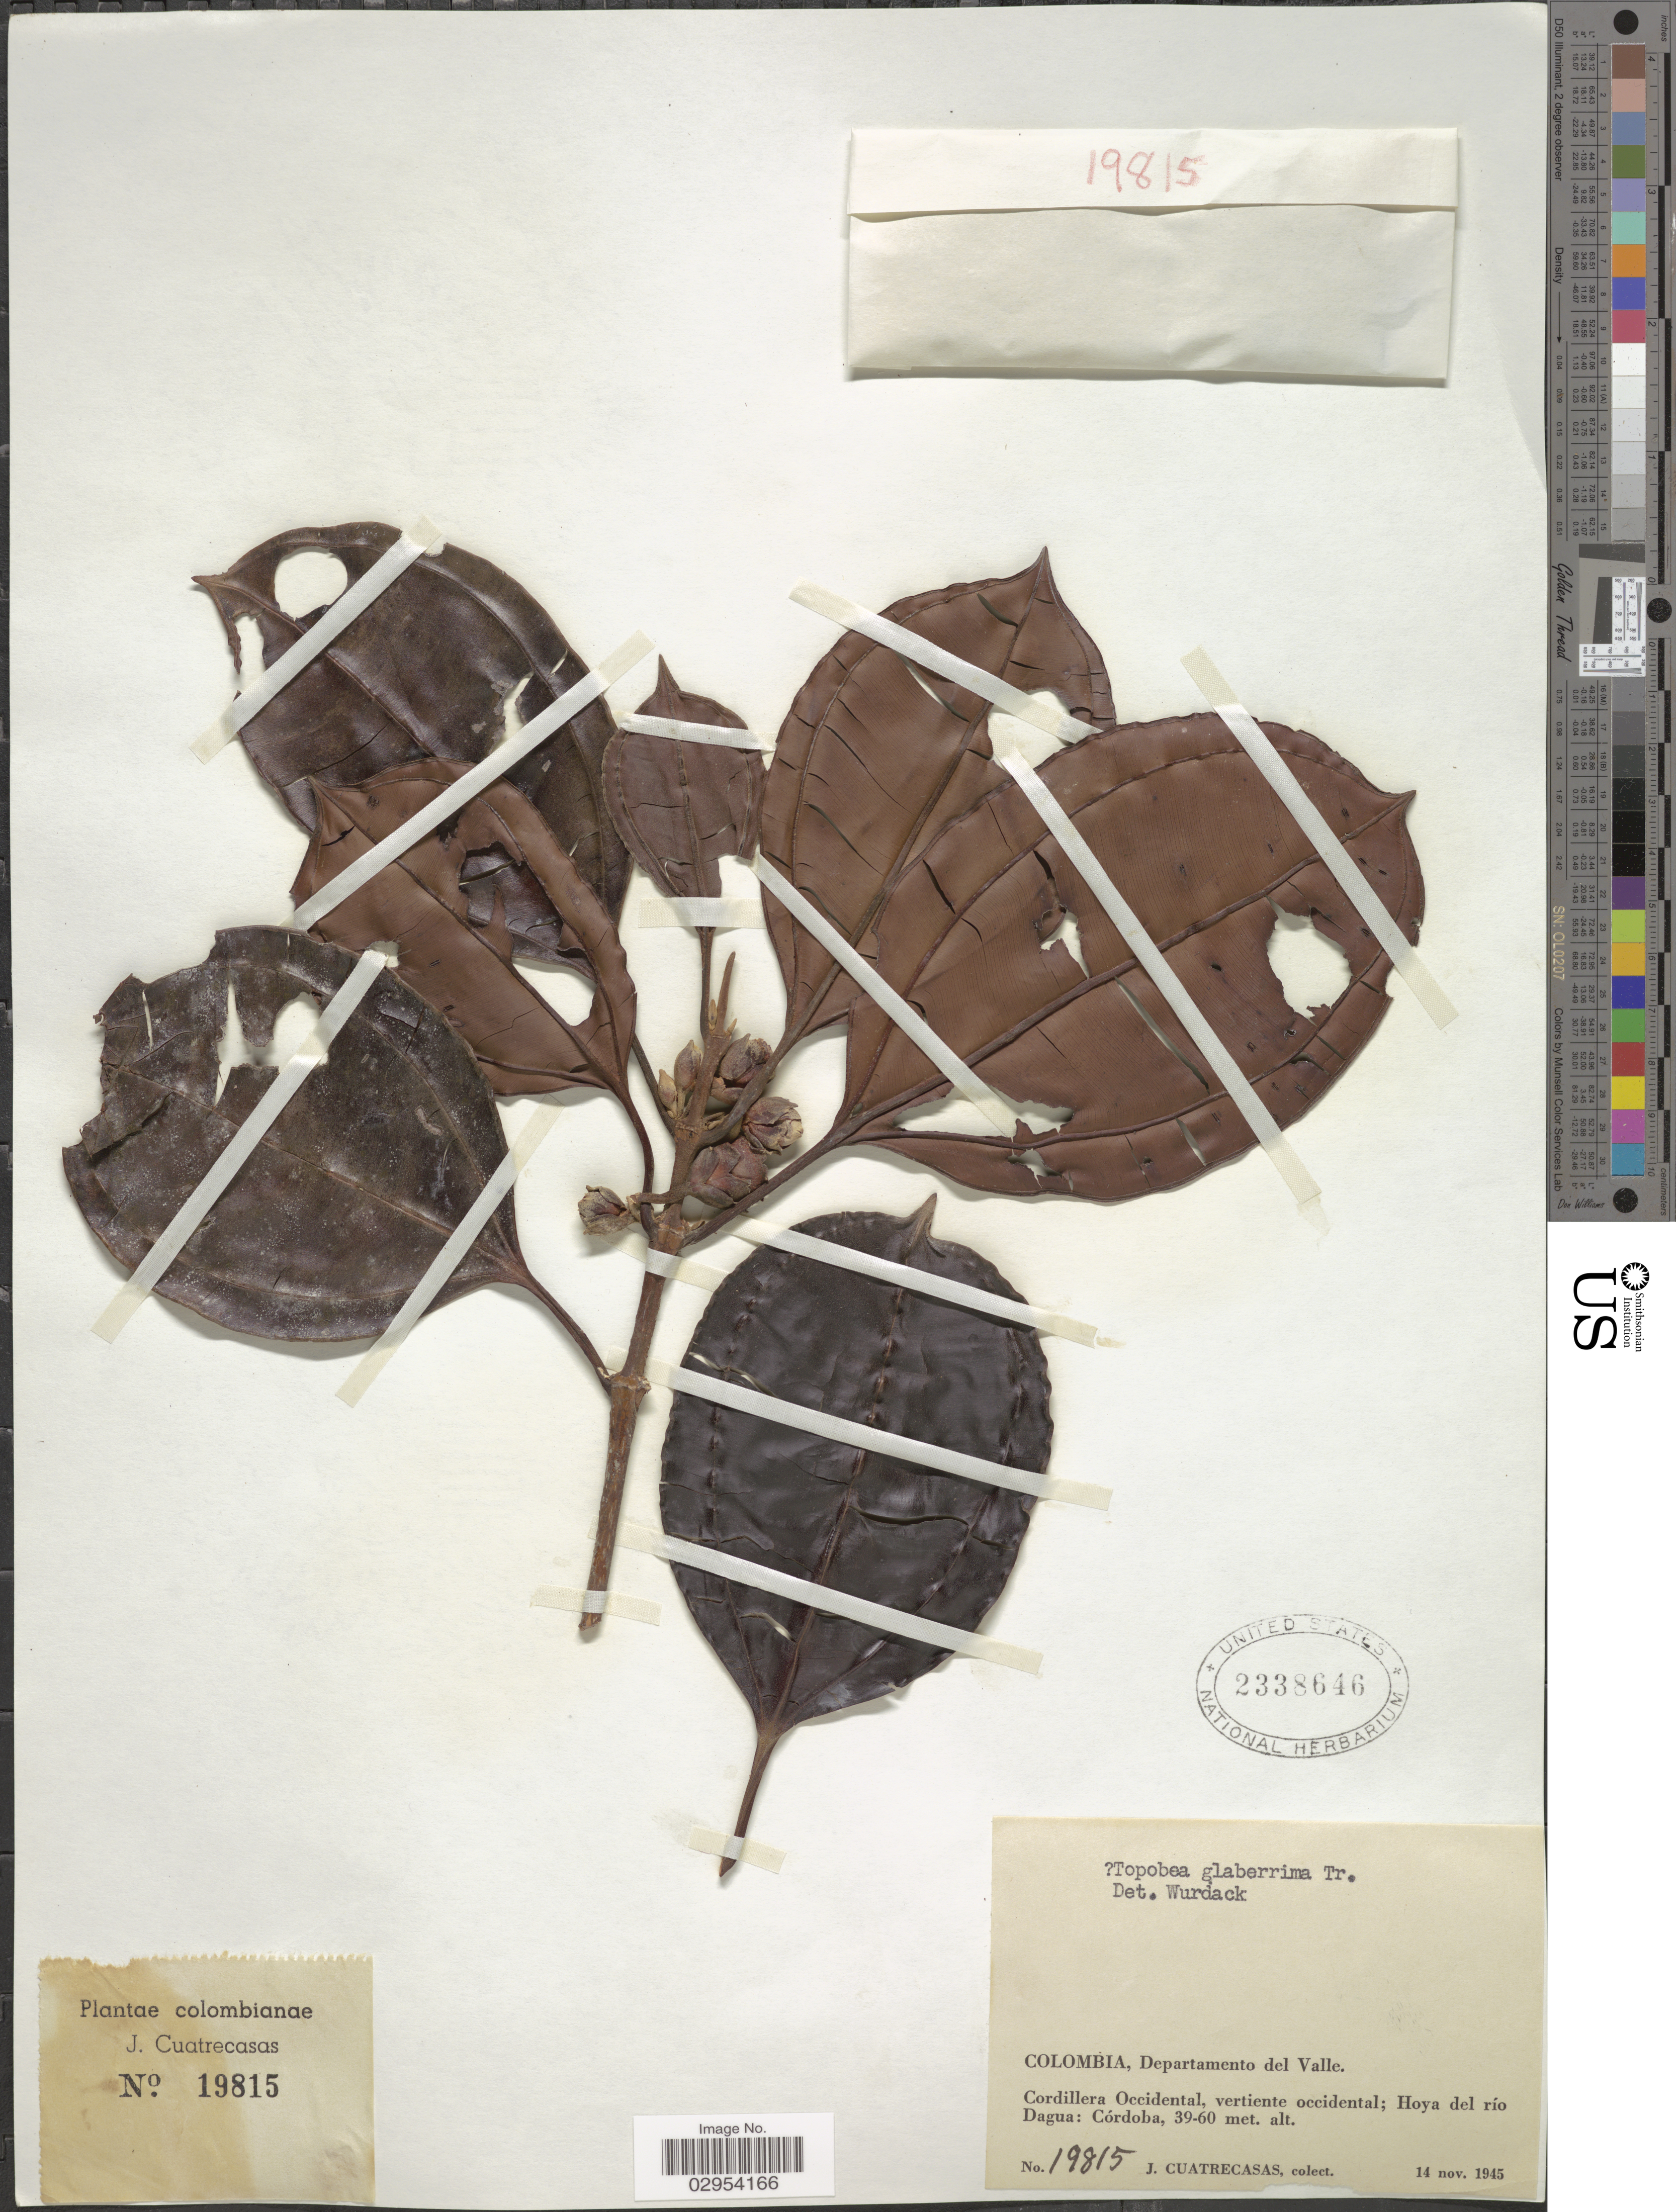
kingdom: Plantae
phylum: Tracheophyta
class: Magnoliopsida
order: Myrtales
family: Melastomataceae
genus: Topobea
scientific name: Topobea glaberrima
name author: Triana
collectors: J. Cuatrecasas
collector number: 19815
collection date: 1945-11-14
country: Colombia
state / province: Valle del Cauca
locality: Departamento del Valle. Cordillera Occidental, vertiente occidental; Hoya del río Dagua: Córdoba.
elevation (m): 39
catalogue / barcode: US 2338646